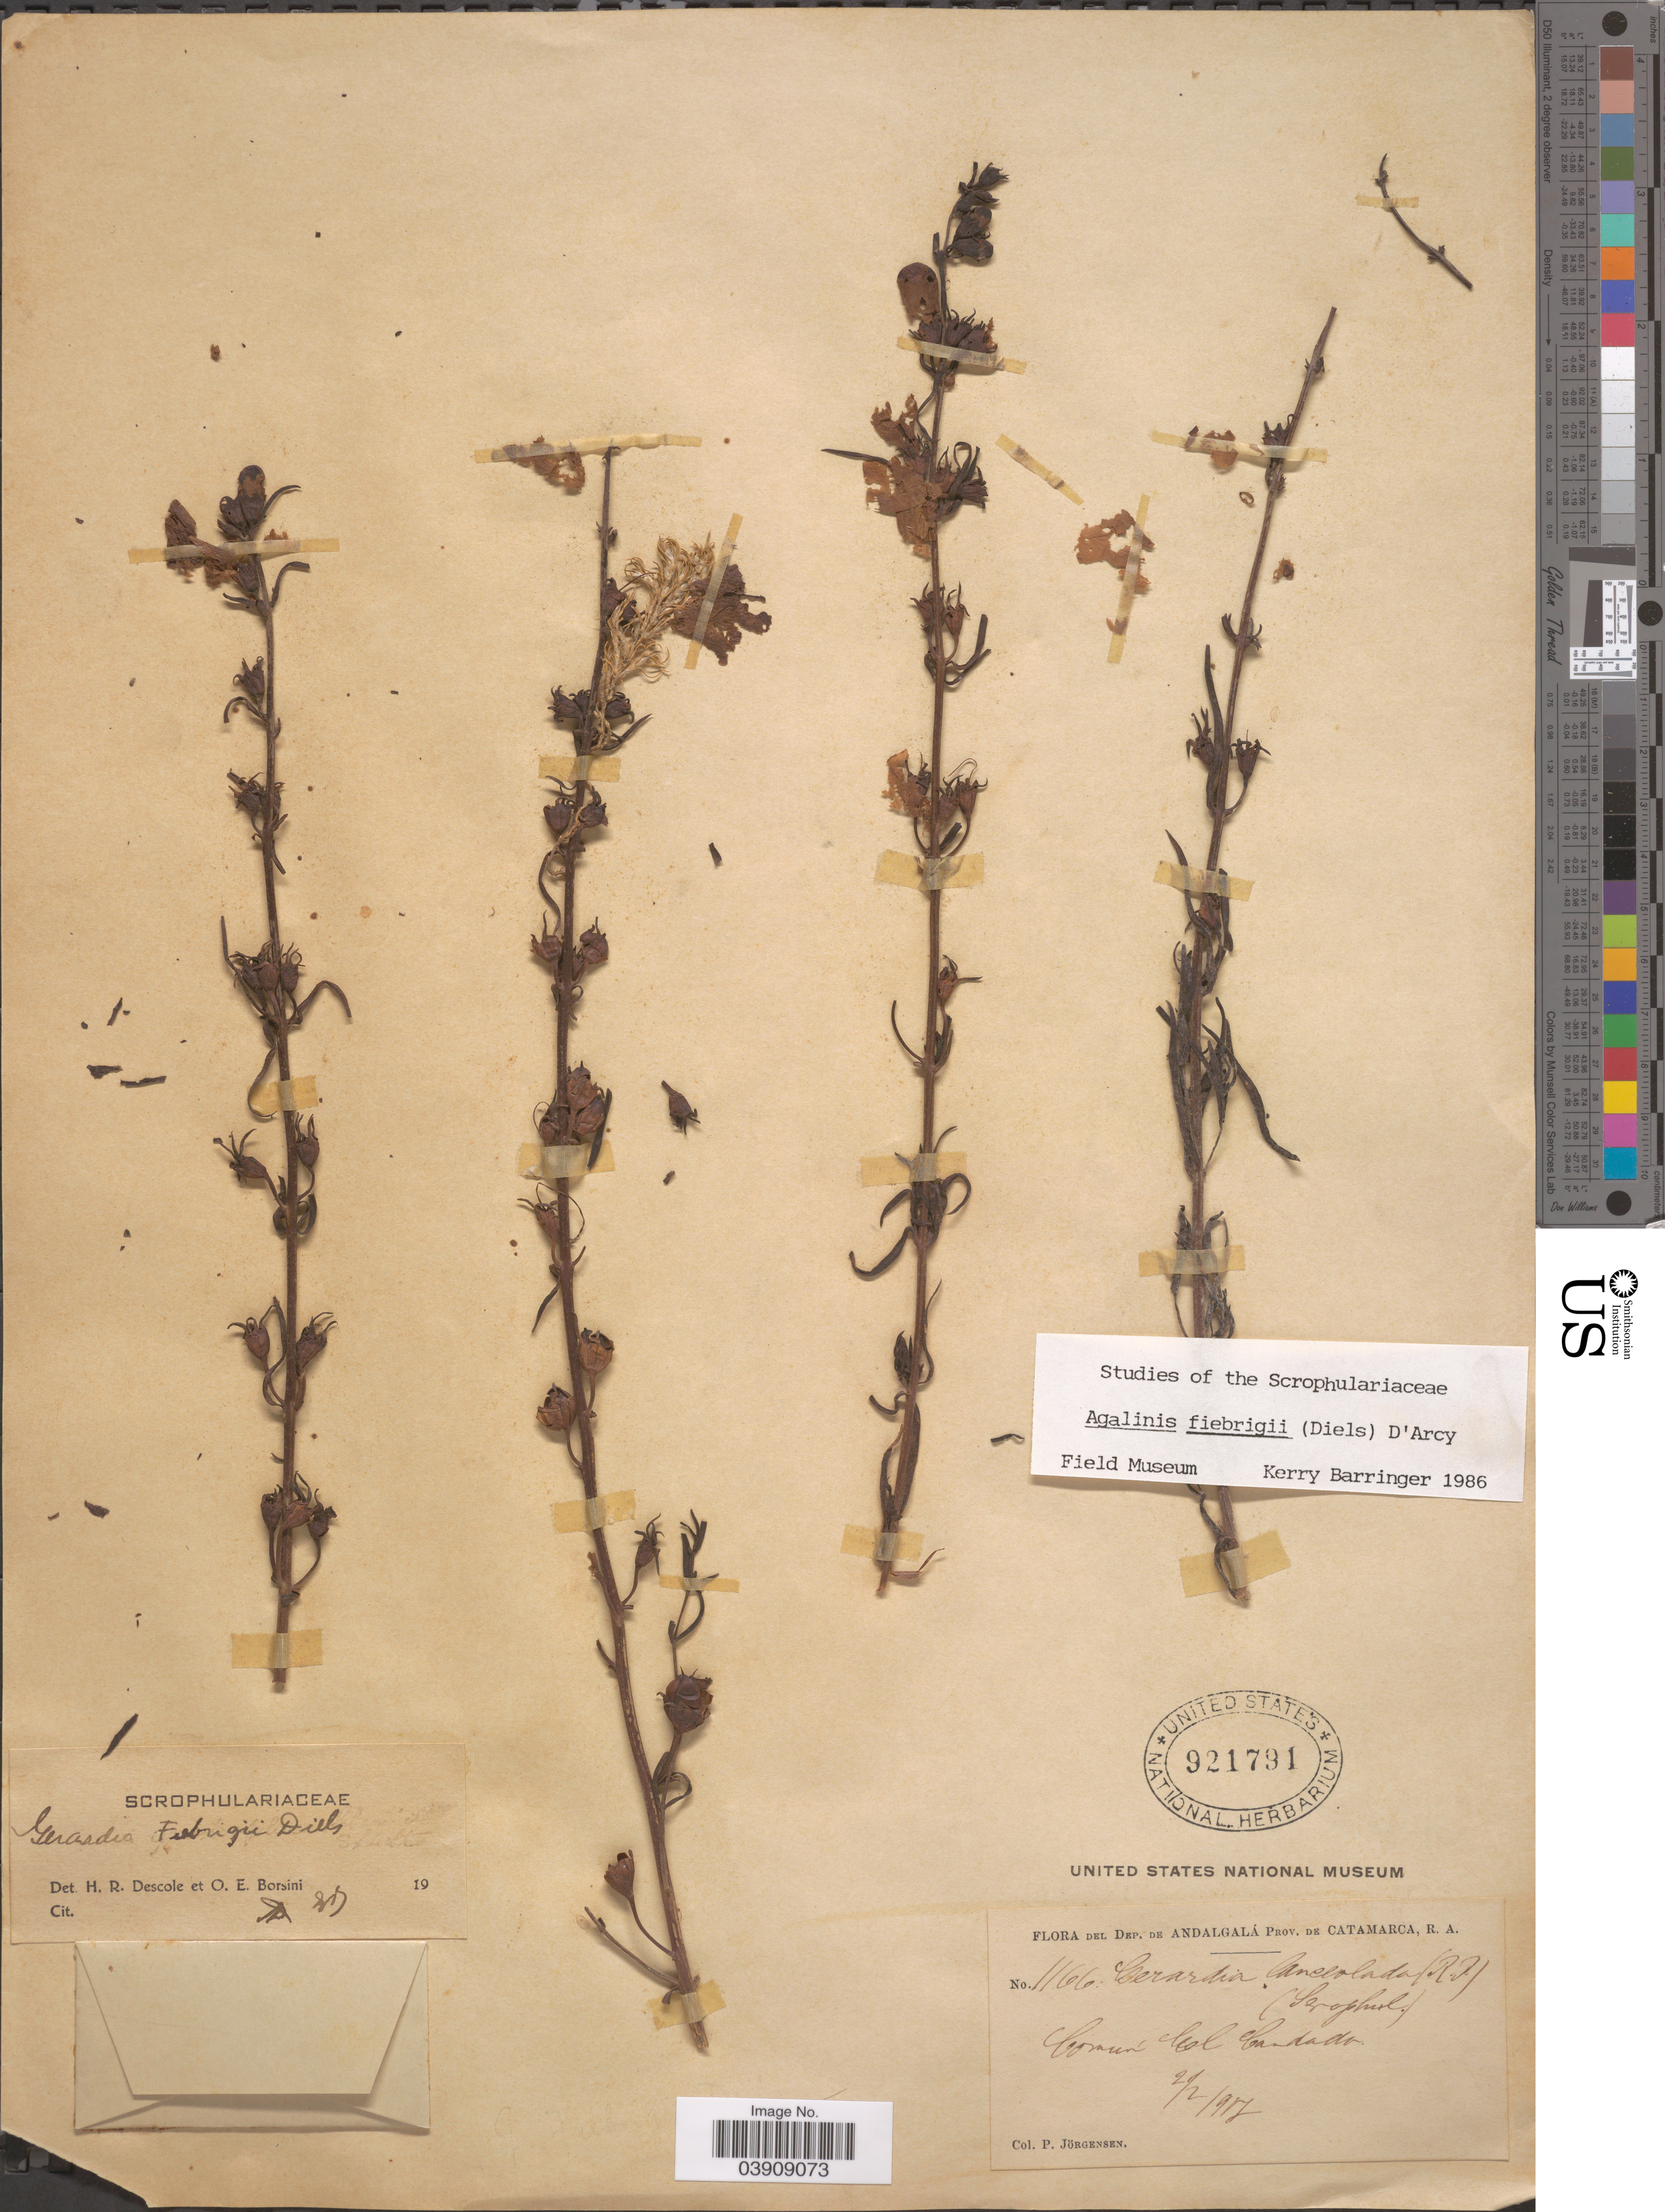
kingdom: Plantae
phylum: Tracheophyta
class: Magnoliopsida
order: Lamiales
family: Orobanchaceae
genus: Agalinis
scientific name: Agalinis fiebrigii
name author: (Diels) D'Arcy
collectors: P. Jörgensen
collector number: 1166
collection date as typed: Transcribed d/m/y: 2/2/97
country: Argentina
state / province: Catamarca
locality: Dep. de Andalgalá. Comun El Candado.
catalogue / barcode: US 921791